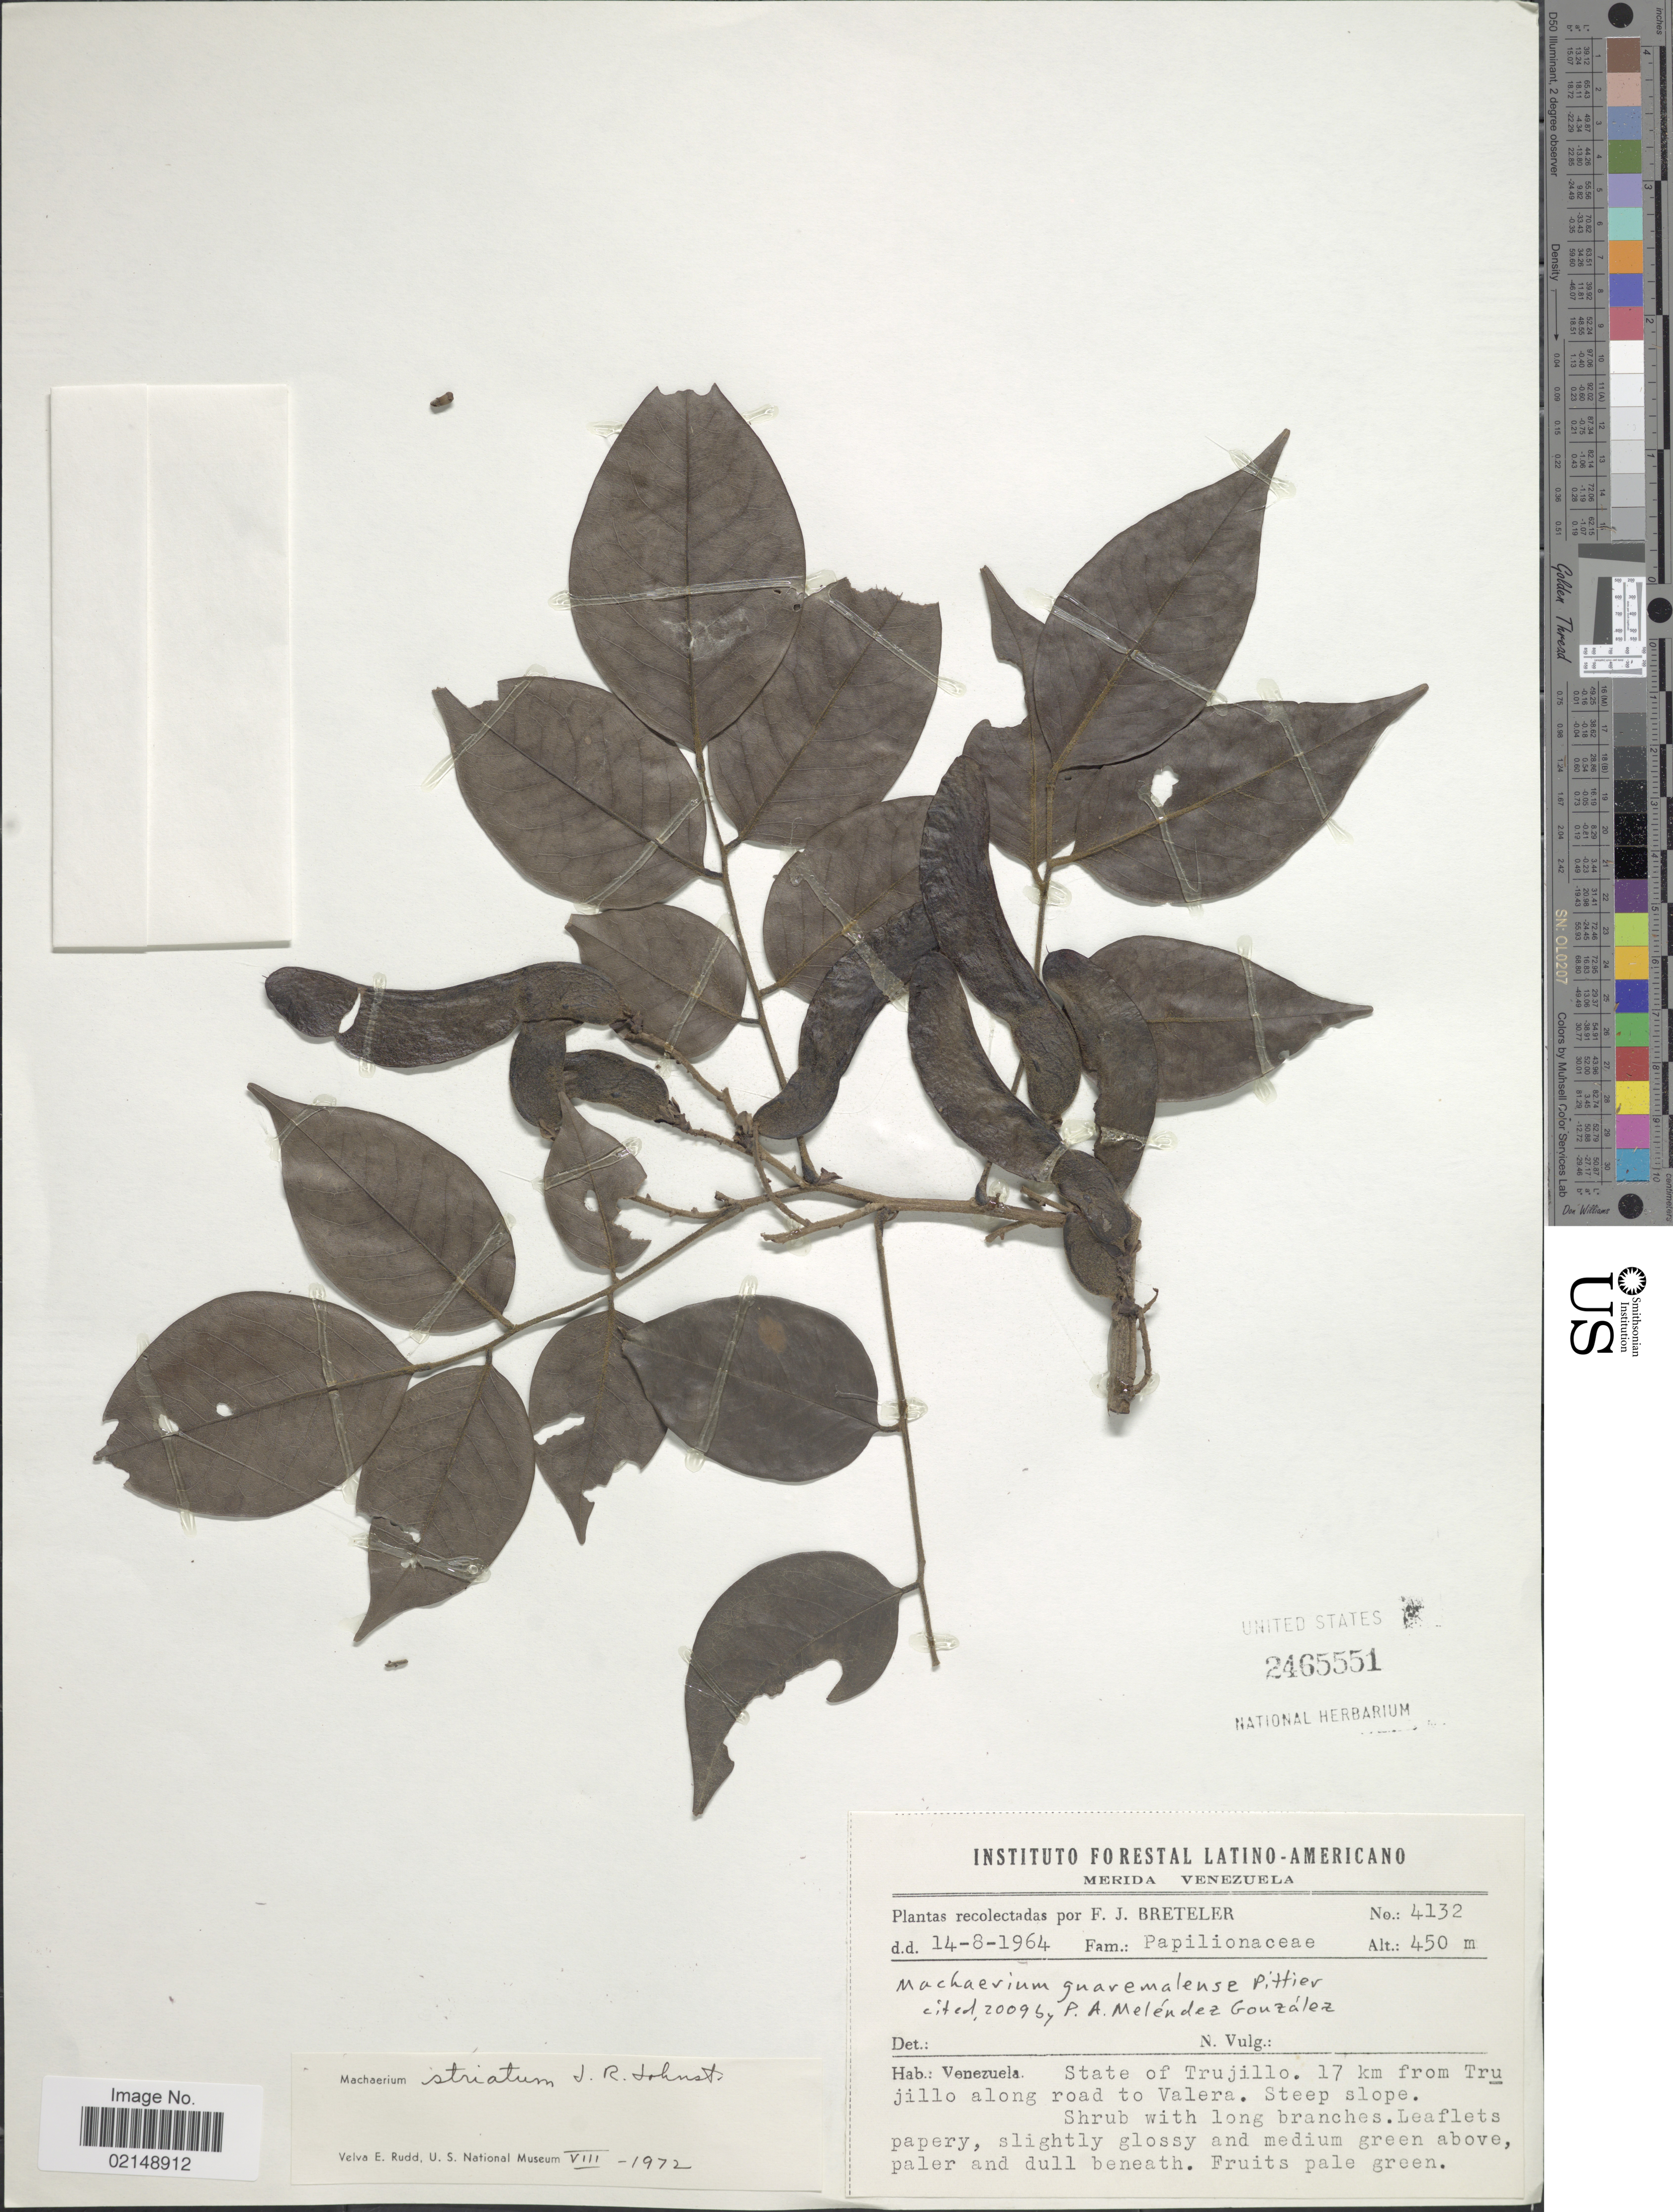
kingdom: Plantae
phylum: Tracheophyta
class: Magnoliopsida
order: Fabales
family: Fabaceae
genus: Machaerium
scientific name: Machaerium guaremalense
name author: Pittier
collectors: F. J. Breteler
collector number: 4132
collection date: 1964-08-14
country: Venezuela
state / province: Trujillo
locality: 17 km from Trujillo along road to Valera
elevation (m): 450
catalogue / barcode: US 2465551